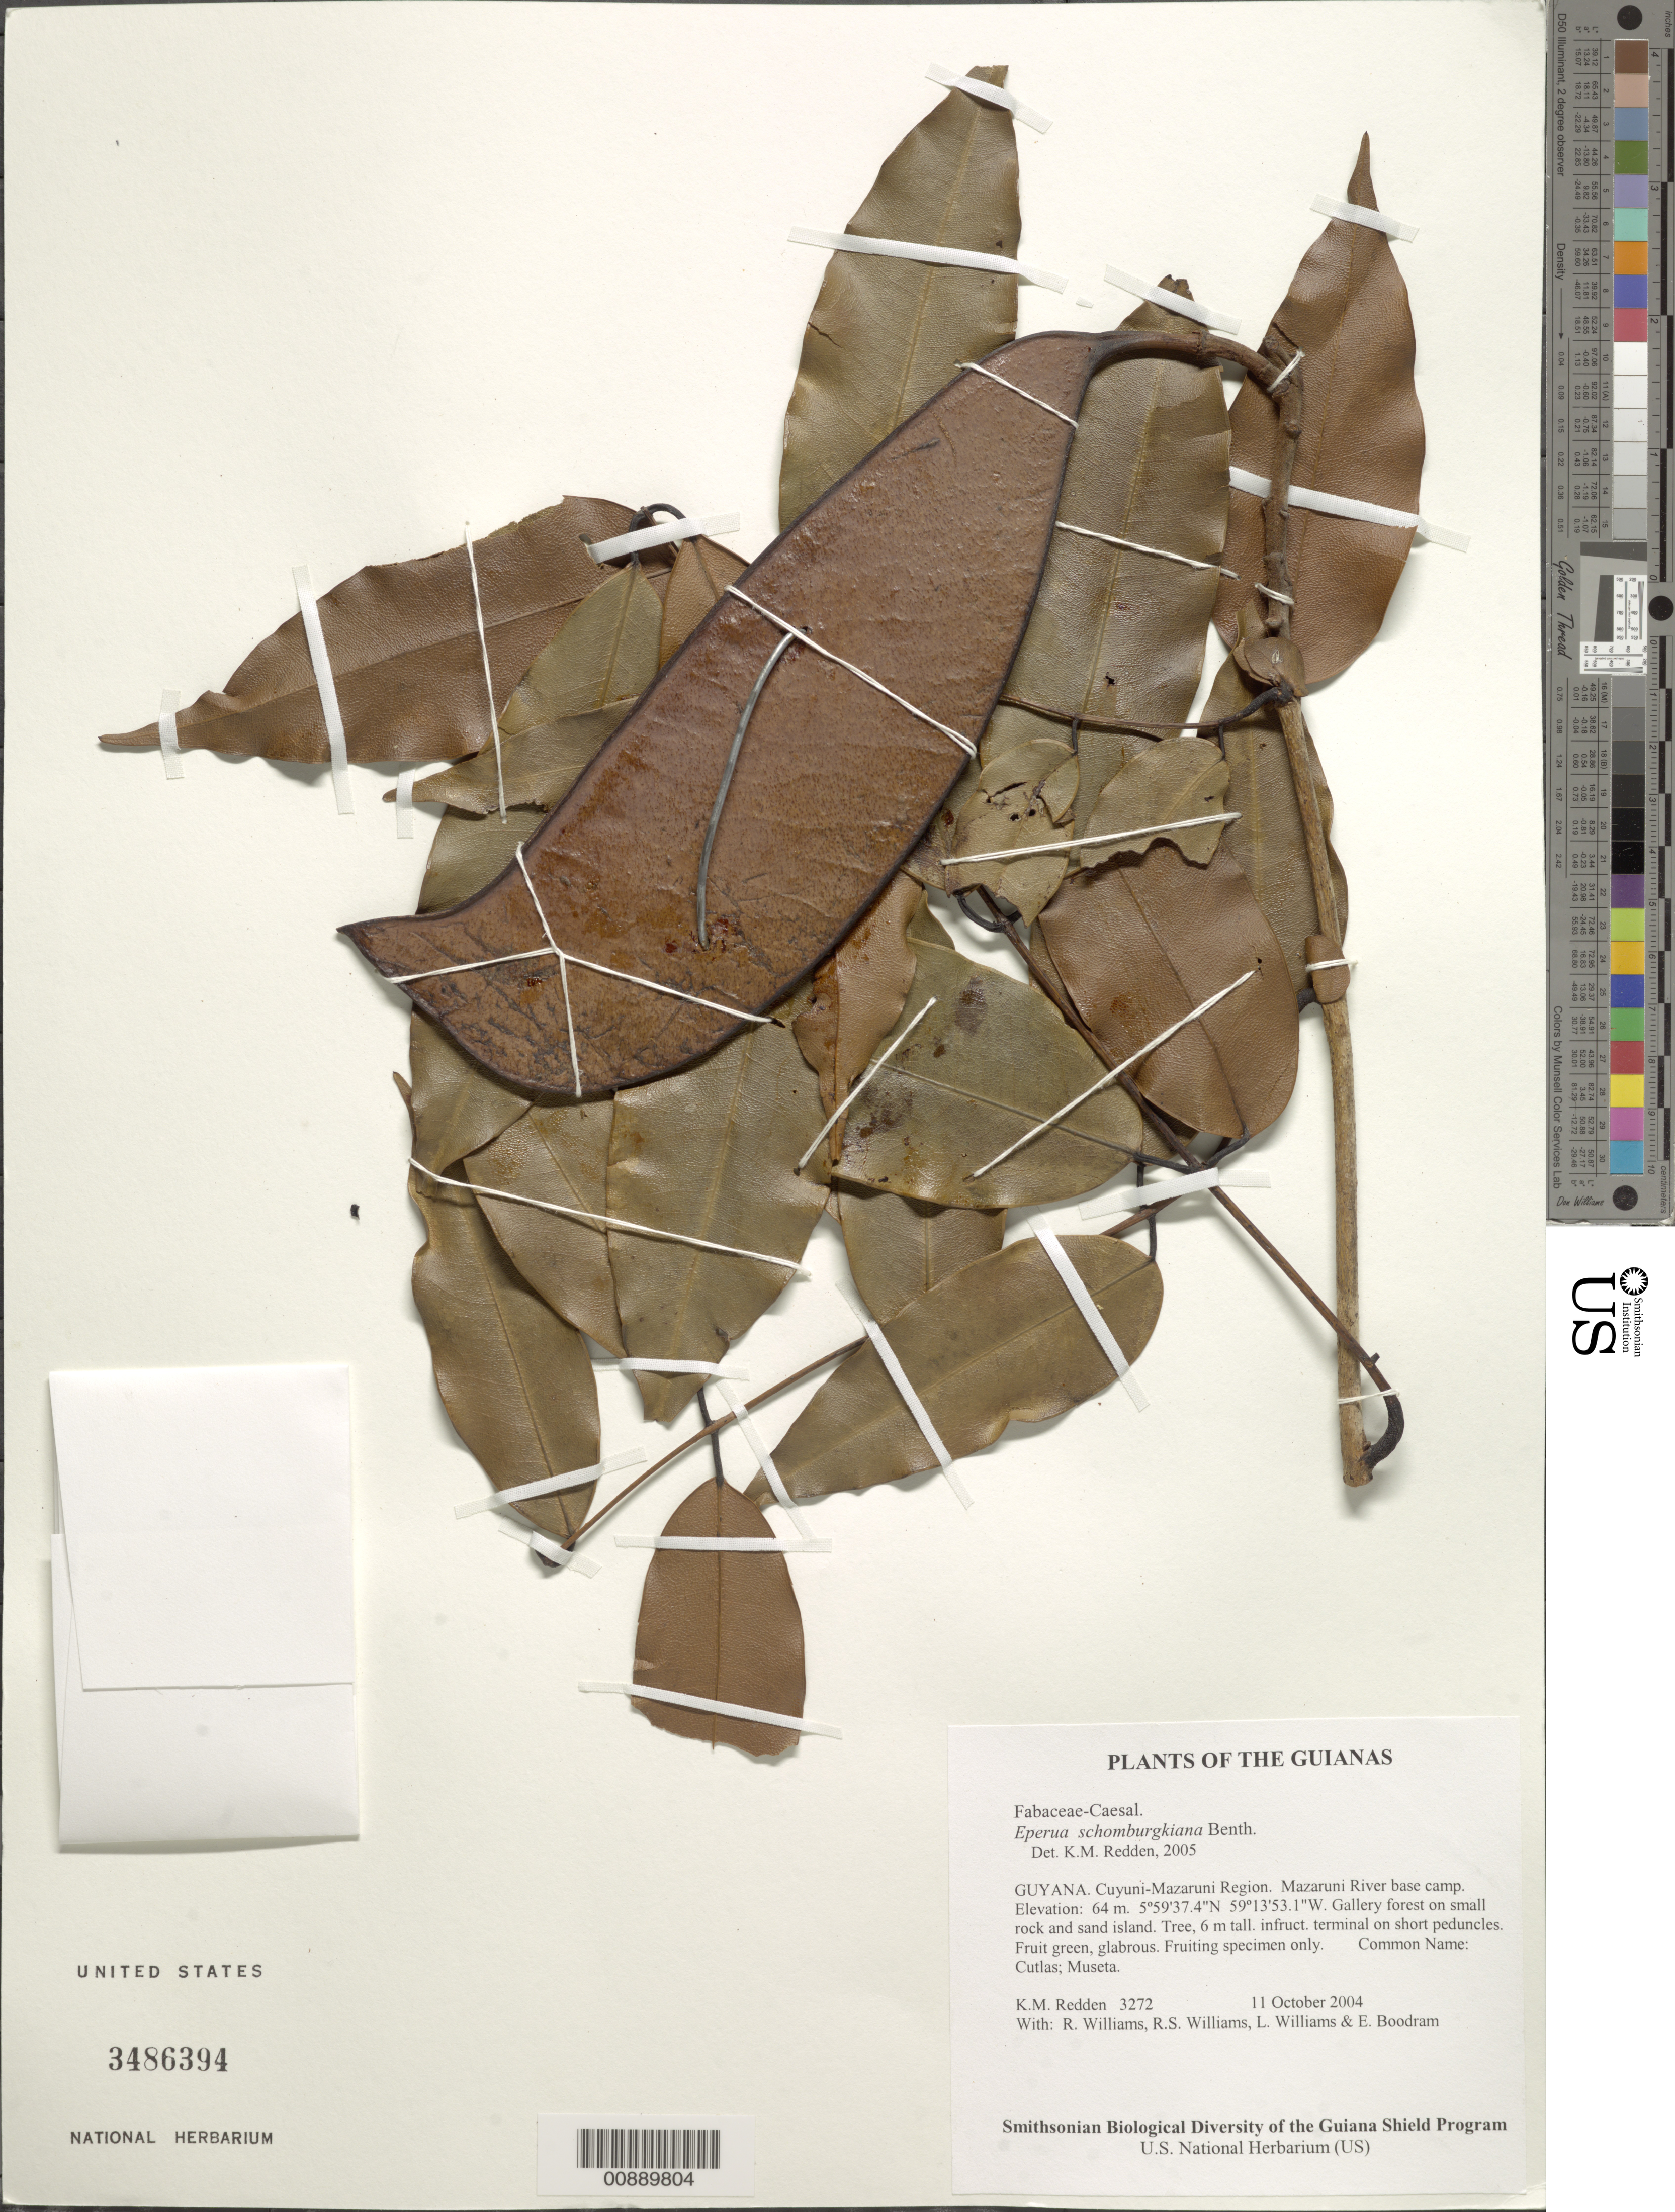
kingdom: Plantae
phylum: Tracheophyta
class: Magnoliopsida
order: Fabales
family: Fabaceae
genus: Eperua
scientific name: Eperua schomburgkiana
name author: Benth.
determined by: Redden, K. M.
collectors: K. M. Redden, R. Williams, R. S. Williams, L. Williams & E. Boodram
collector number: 3272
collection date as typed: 11 October 2004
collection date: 2004-10-11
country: Guyana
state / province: Cuyuni-Mazaruni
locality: Mazaruni River base camp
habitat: Gallery forest on small rock and sand island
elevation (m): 64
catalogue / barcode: US 3486394